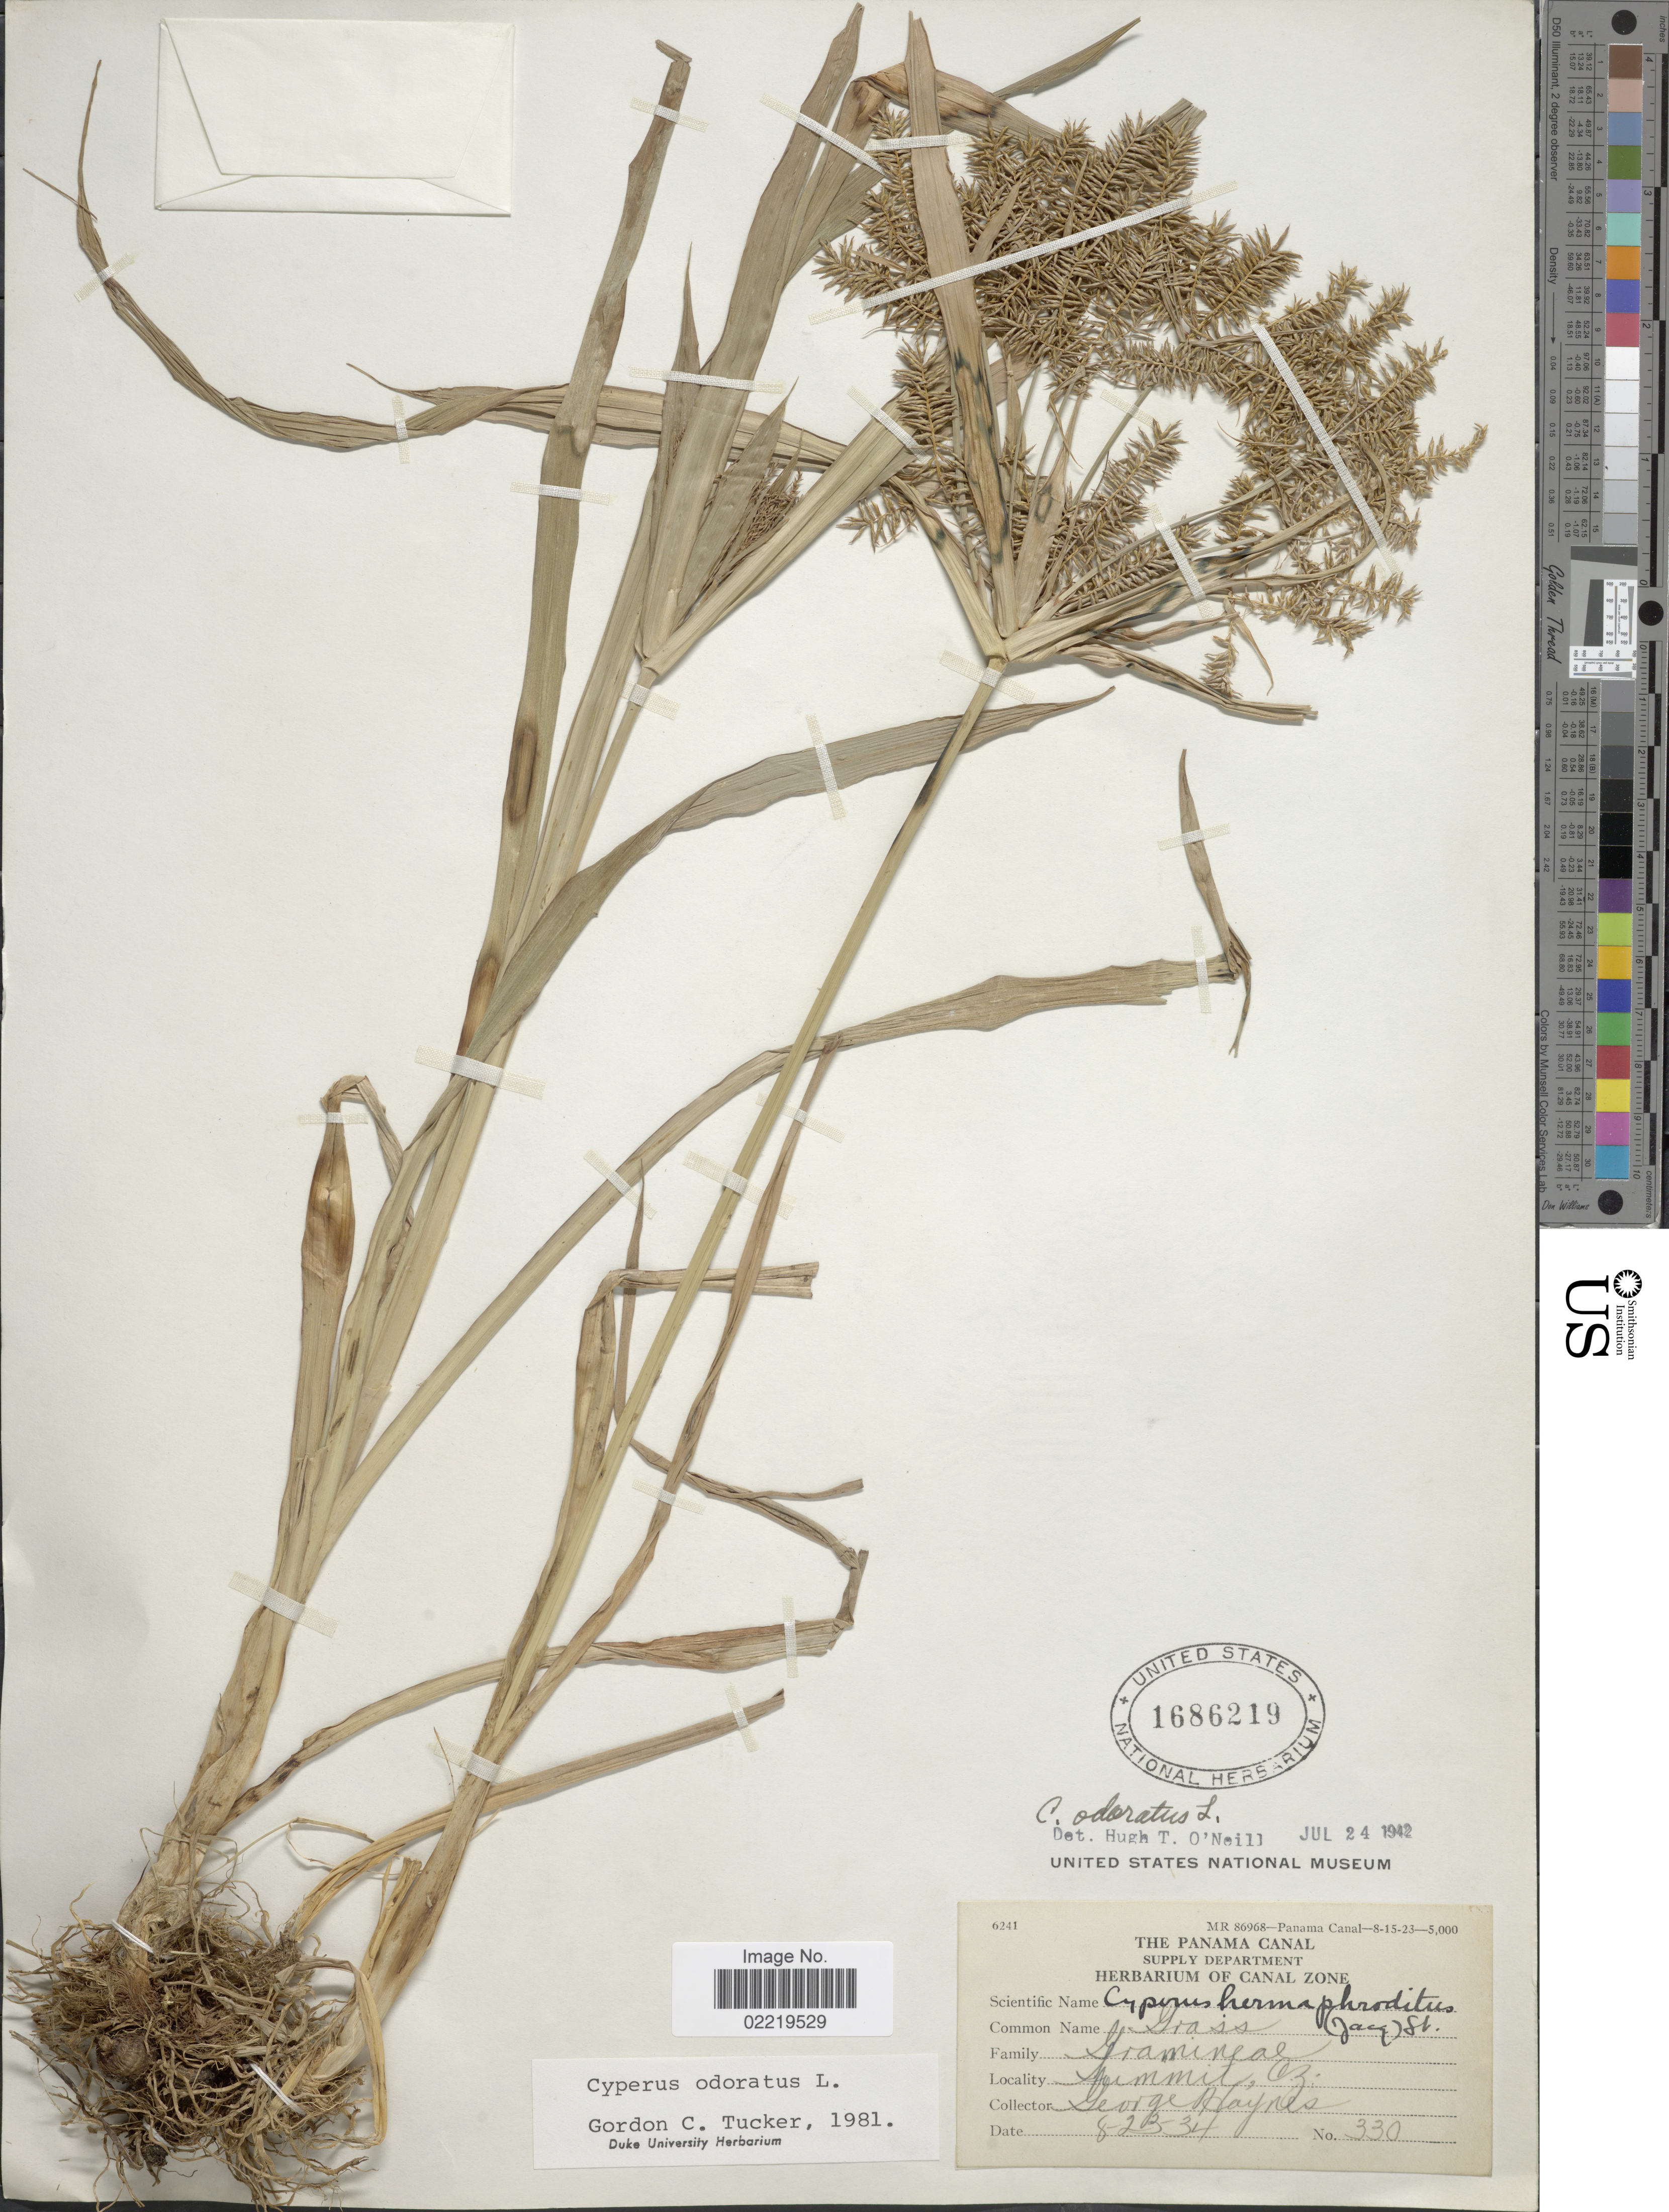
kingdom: Plantae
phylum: Tracheophyta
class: Liliopsida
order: Poales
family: Cyperaceae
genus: Cyperus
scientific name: Cyperus odoratus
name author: L.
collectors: R. Haynes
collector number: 330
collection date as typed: Transcribed d/m/y: 23/8/34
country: Panama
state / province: Colón / Panamá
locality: Summit, CZ.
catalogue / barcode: US 1686219